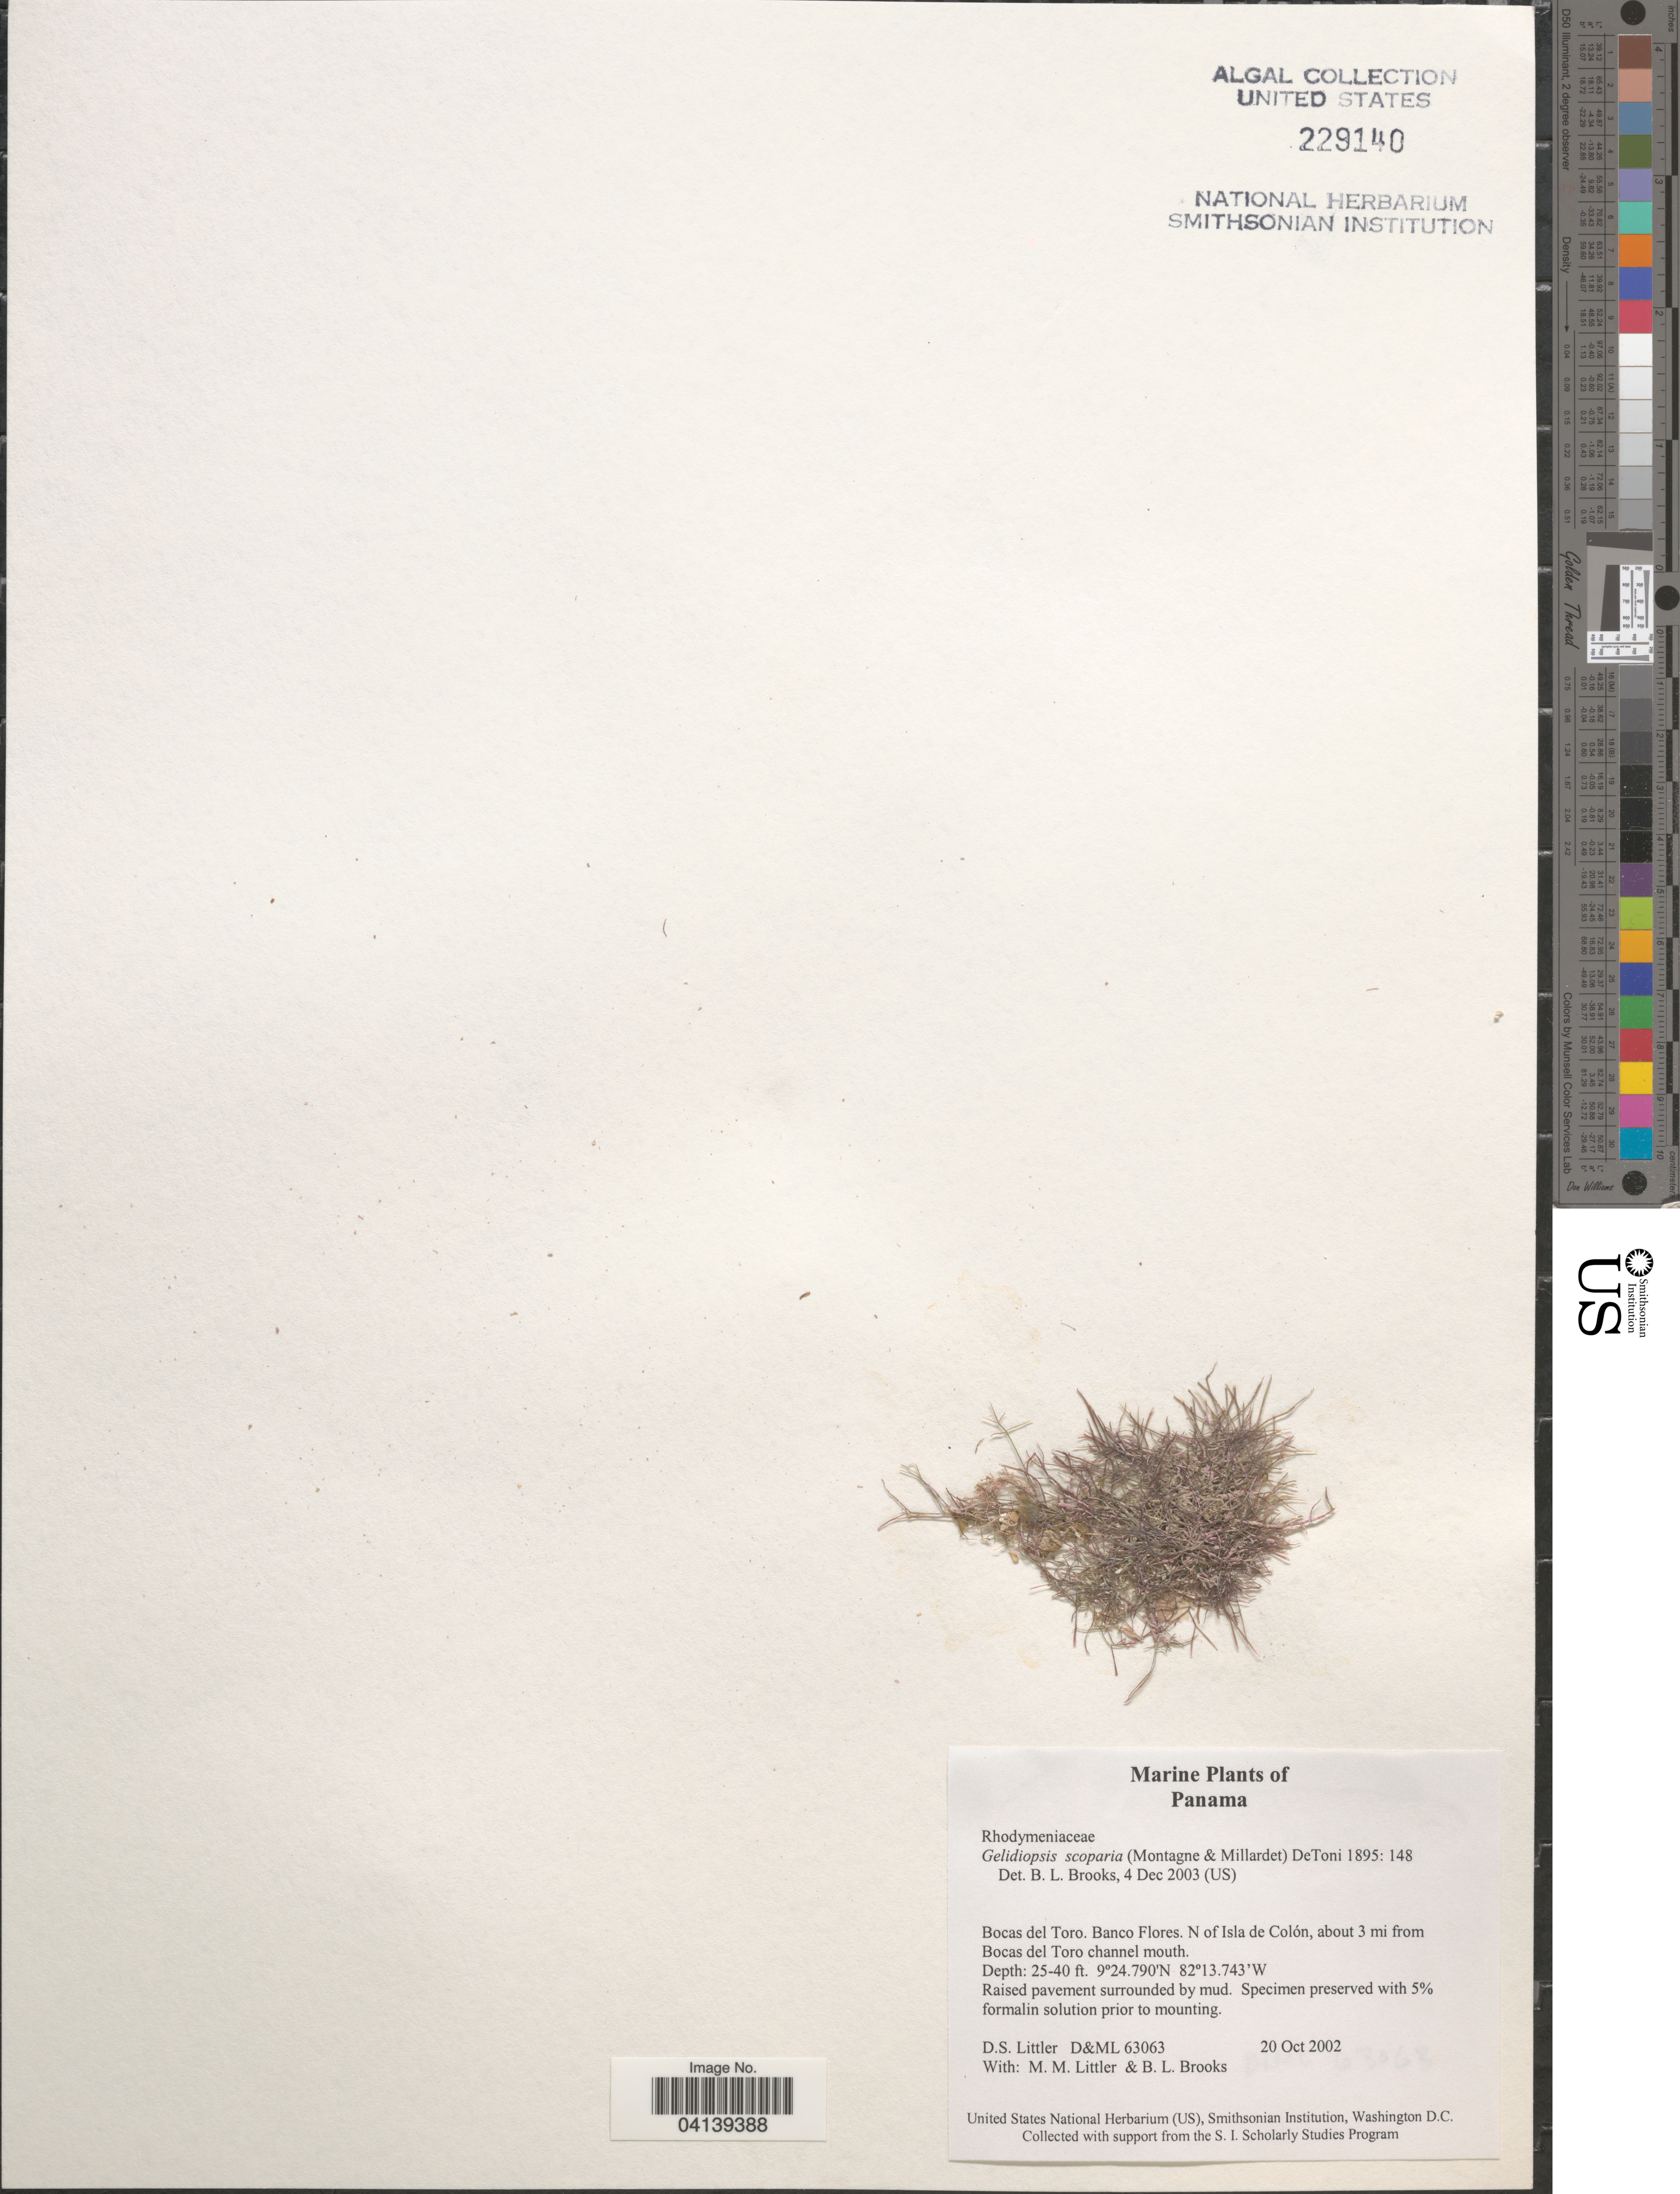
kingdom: Plantae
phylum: Rhodophyta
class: Florideophyceae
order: Rhodymeniales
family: Lomentariaceae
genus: Ceratodictyon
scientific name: Ceratodictyon scoparium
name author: (Mont. & Millardet) R.E. Norris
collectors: D. S. Littler & B. Brooks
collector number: D&ML63063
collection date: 2002-10-20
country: Panama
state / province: Bocas del Toro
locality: Banco Flores. N of Isla de Colón, about 3 mi from Bocas del Toro channel mouth.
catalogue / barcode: US 229140